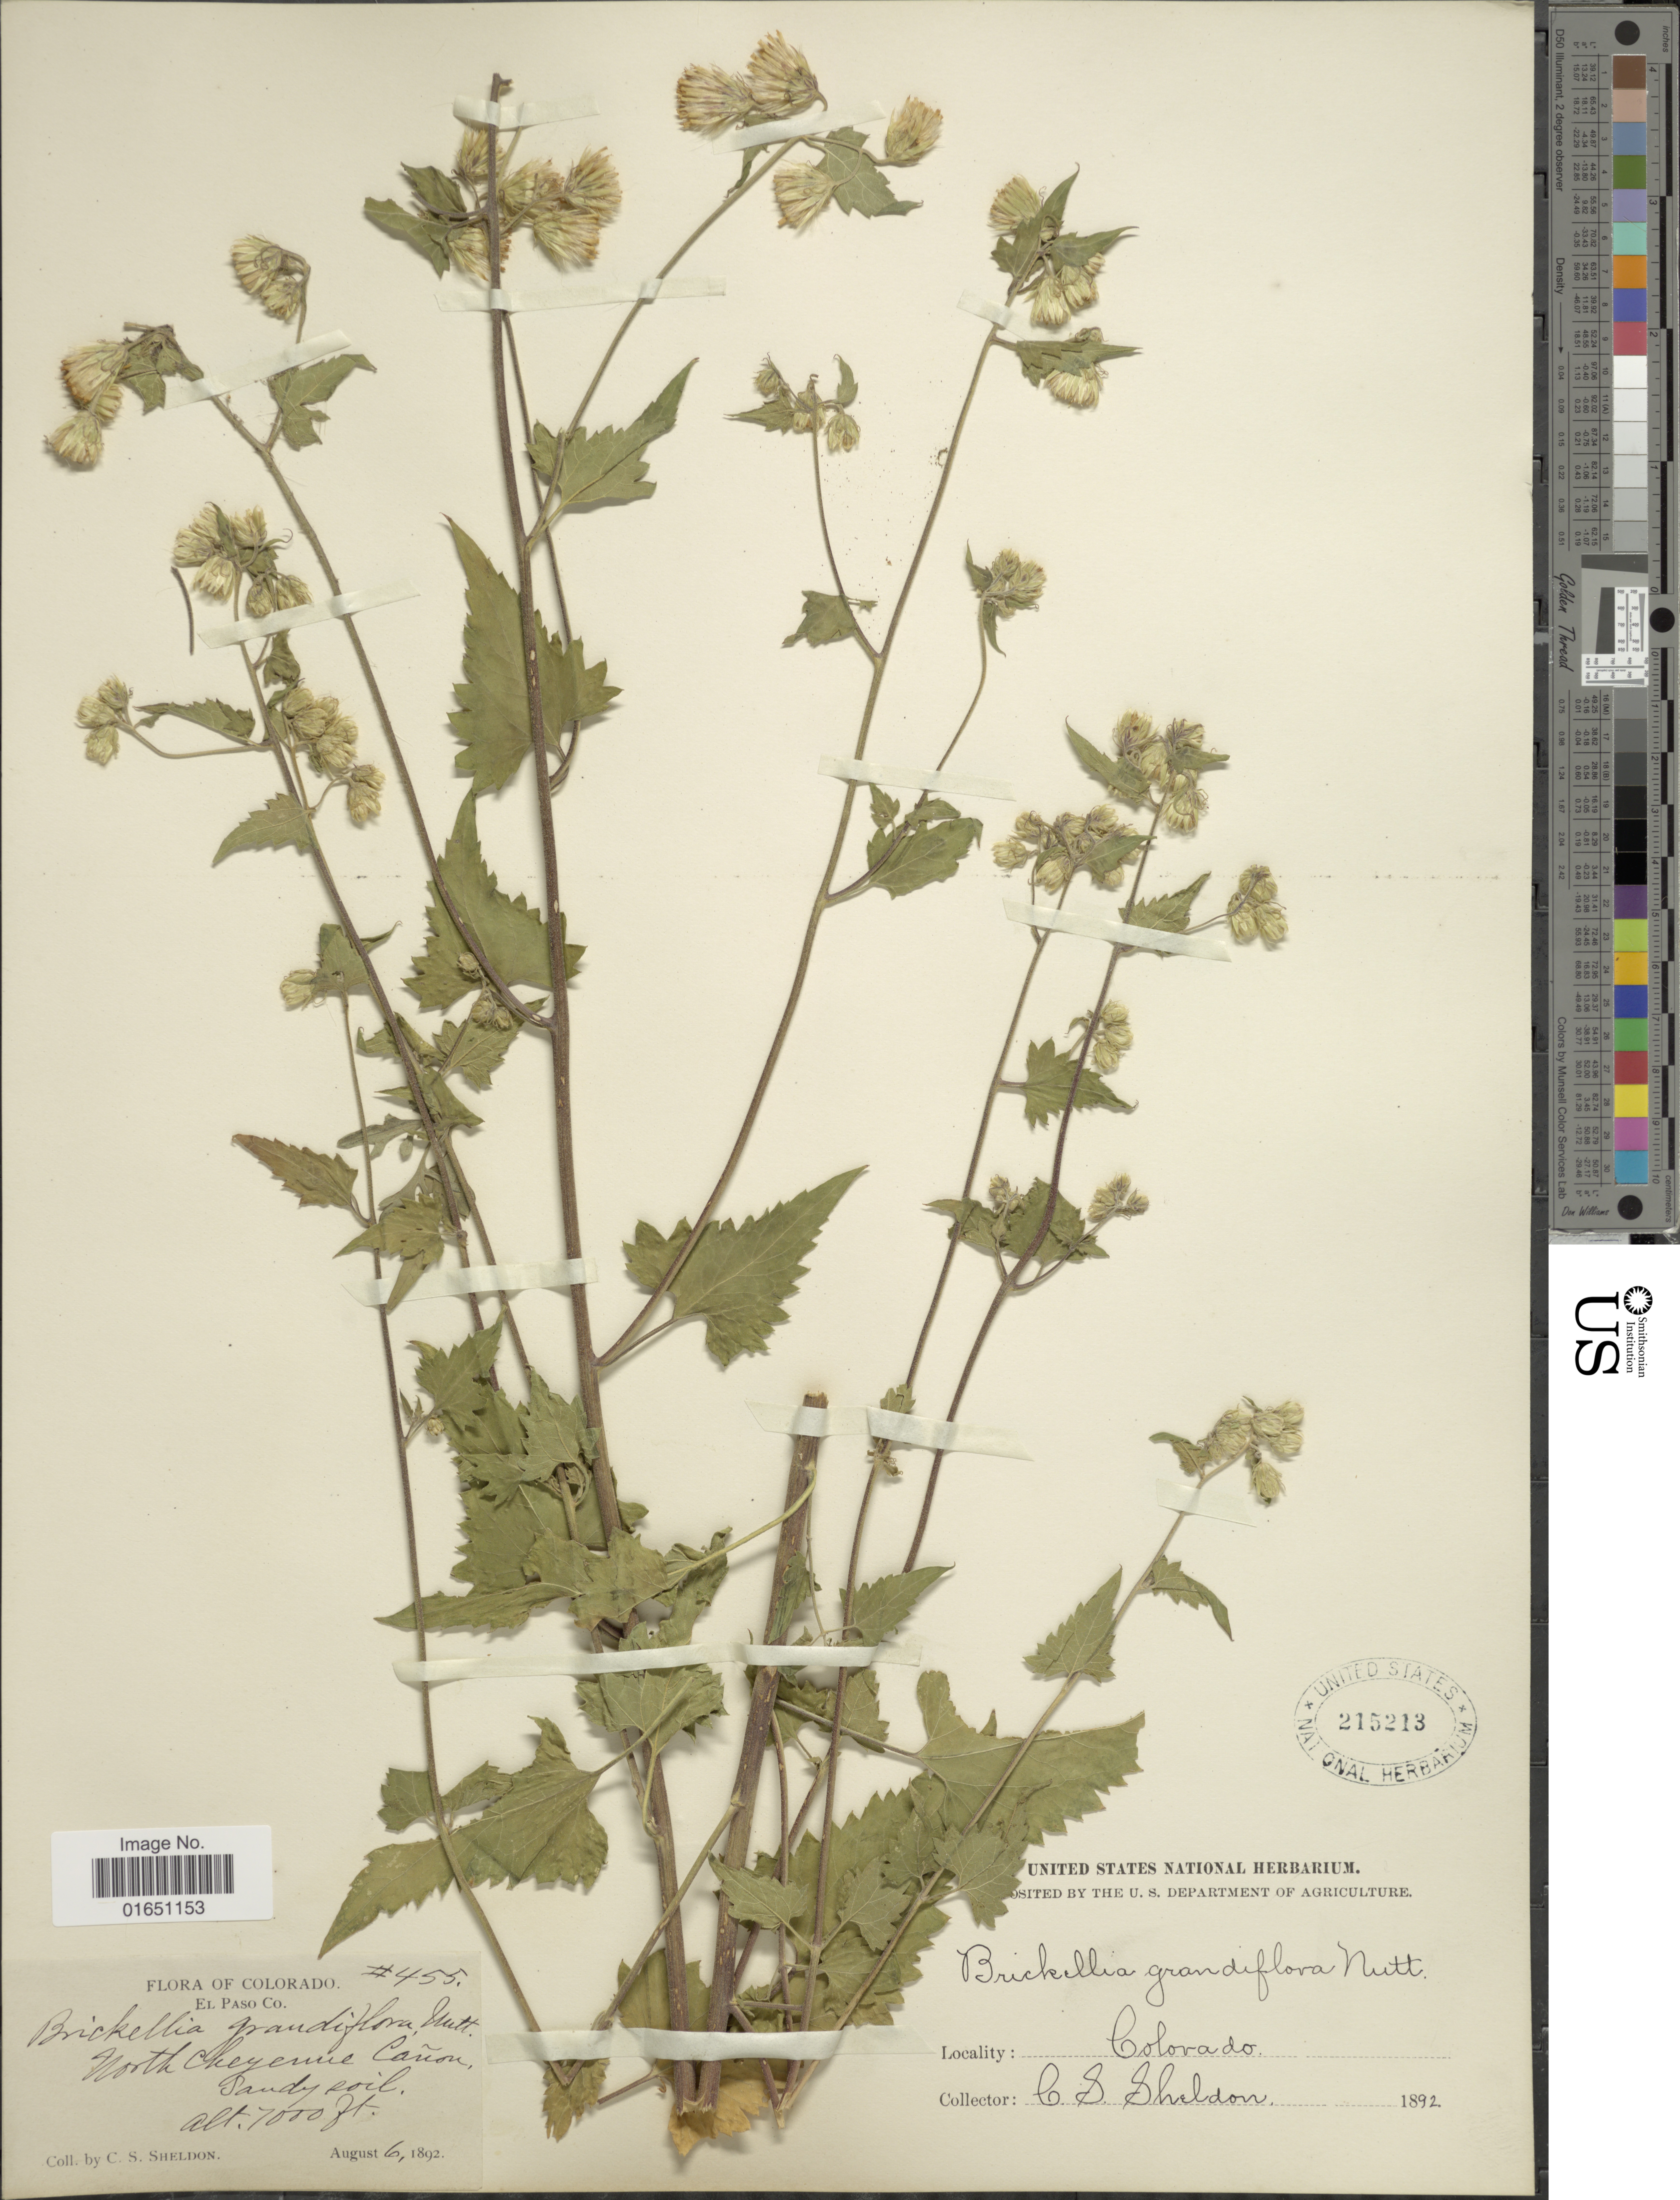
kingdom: Plantae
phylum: Tracheophyta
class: Magnoliopsida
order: Asterales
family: Asteraceae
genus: Brickellia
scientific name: Brickellia grandiflora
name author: (Hook.) Nutt.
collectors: C. S. Sheldon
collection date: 1892-08-06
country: United States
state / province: Colorado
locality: El Paso Co., North Cheyemie Canon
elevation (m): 2134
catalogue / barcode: US 215213